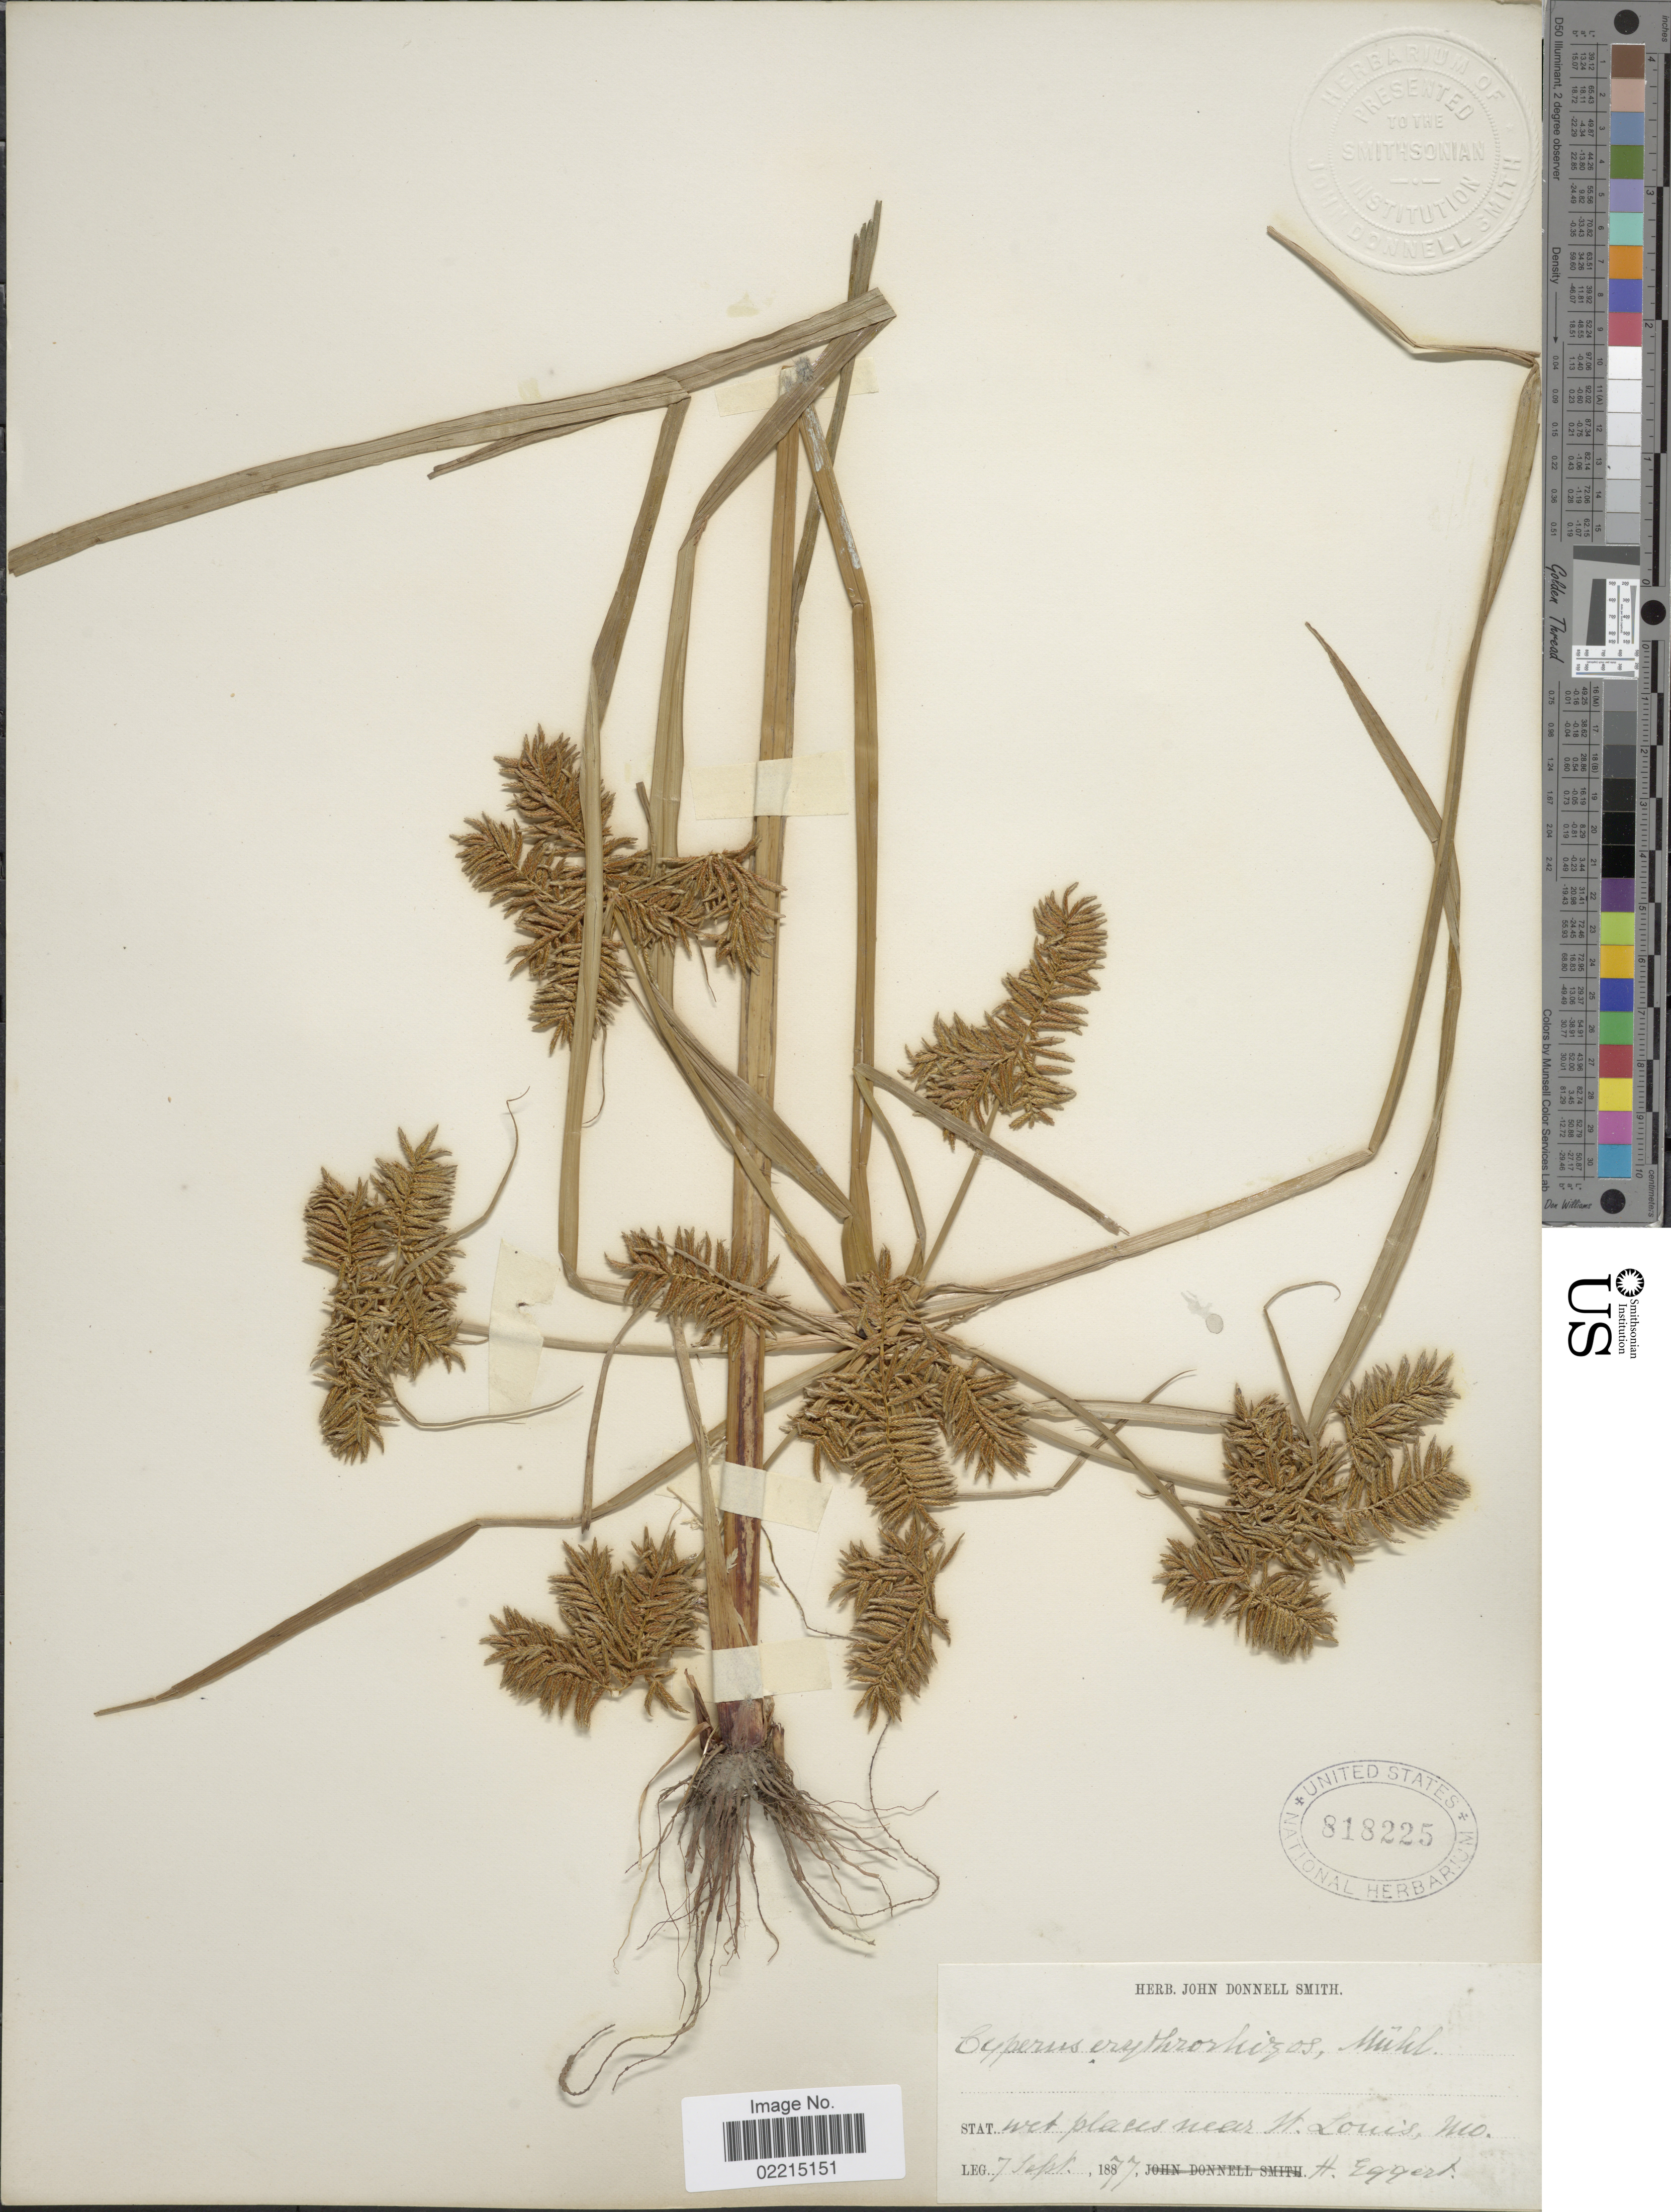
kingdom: Plantae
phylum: Tracheophyta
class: Liliopsida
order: Poales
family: Cyperaceae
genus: Cyperus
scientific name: Cyperus erythrorhizos Muhl.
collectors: H. Eggert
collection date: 1877-09-07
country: United States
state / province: Missouri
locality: Near St. Louis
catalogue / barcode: US 818225